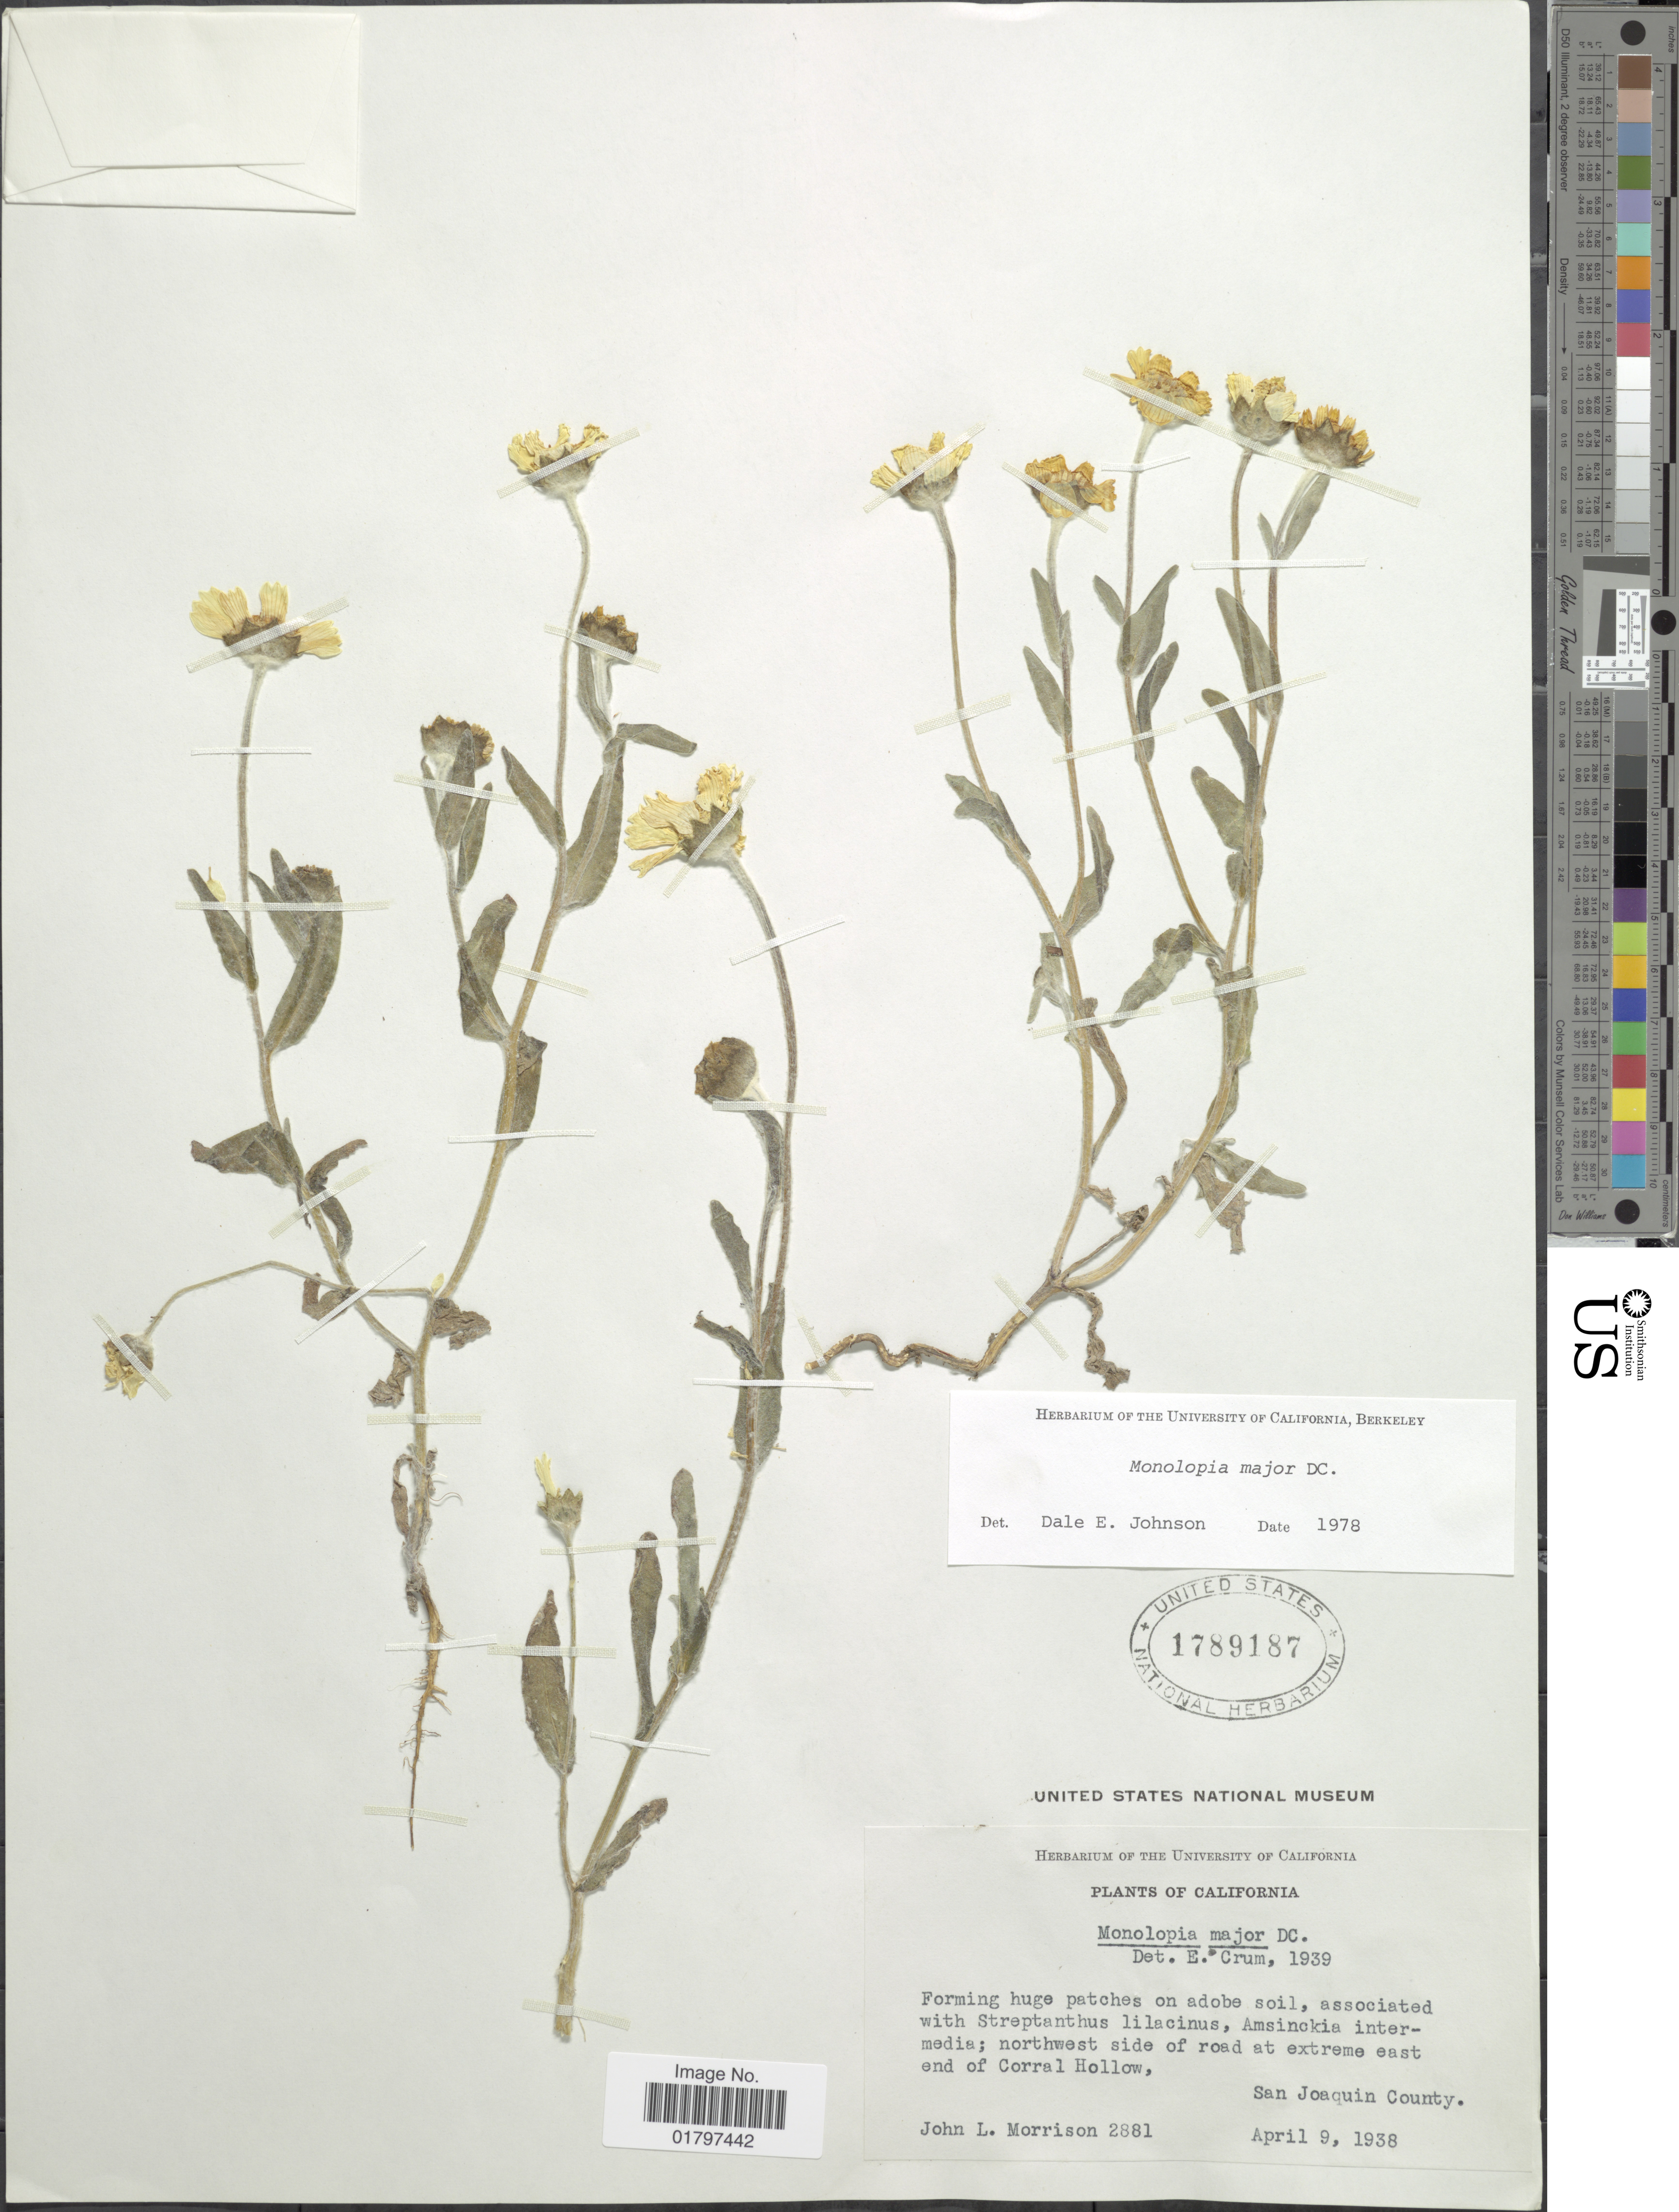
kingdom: Plantae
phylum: Tracheophyta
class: Magnoliopsida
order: Asterales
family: Asteraceae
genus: Monolopia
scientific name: Monolopia major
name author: DC.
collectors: J. L. Morrison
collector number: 2881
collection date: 1938-04-09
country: United States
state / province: California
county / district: San Joaquin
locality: Northwest side of road at extreme east end of Corral Hollow, San Joaquin County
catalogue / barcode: US 1789187